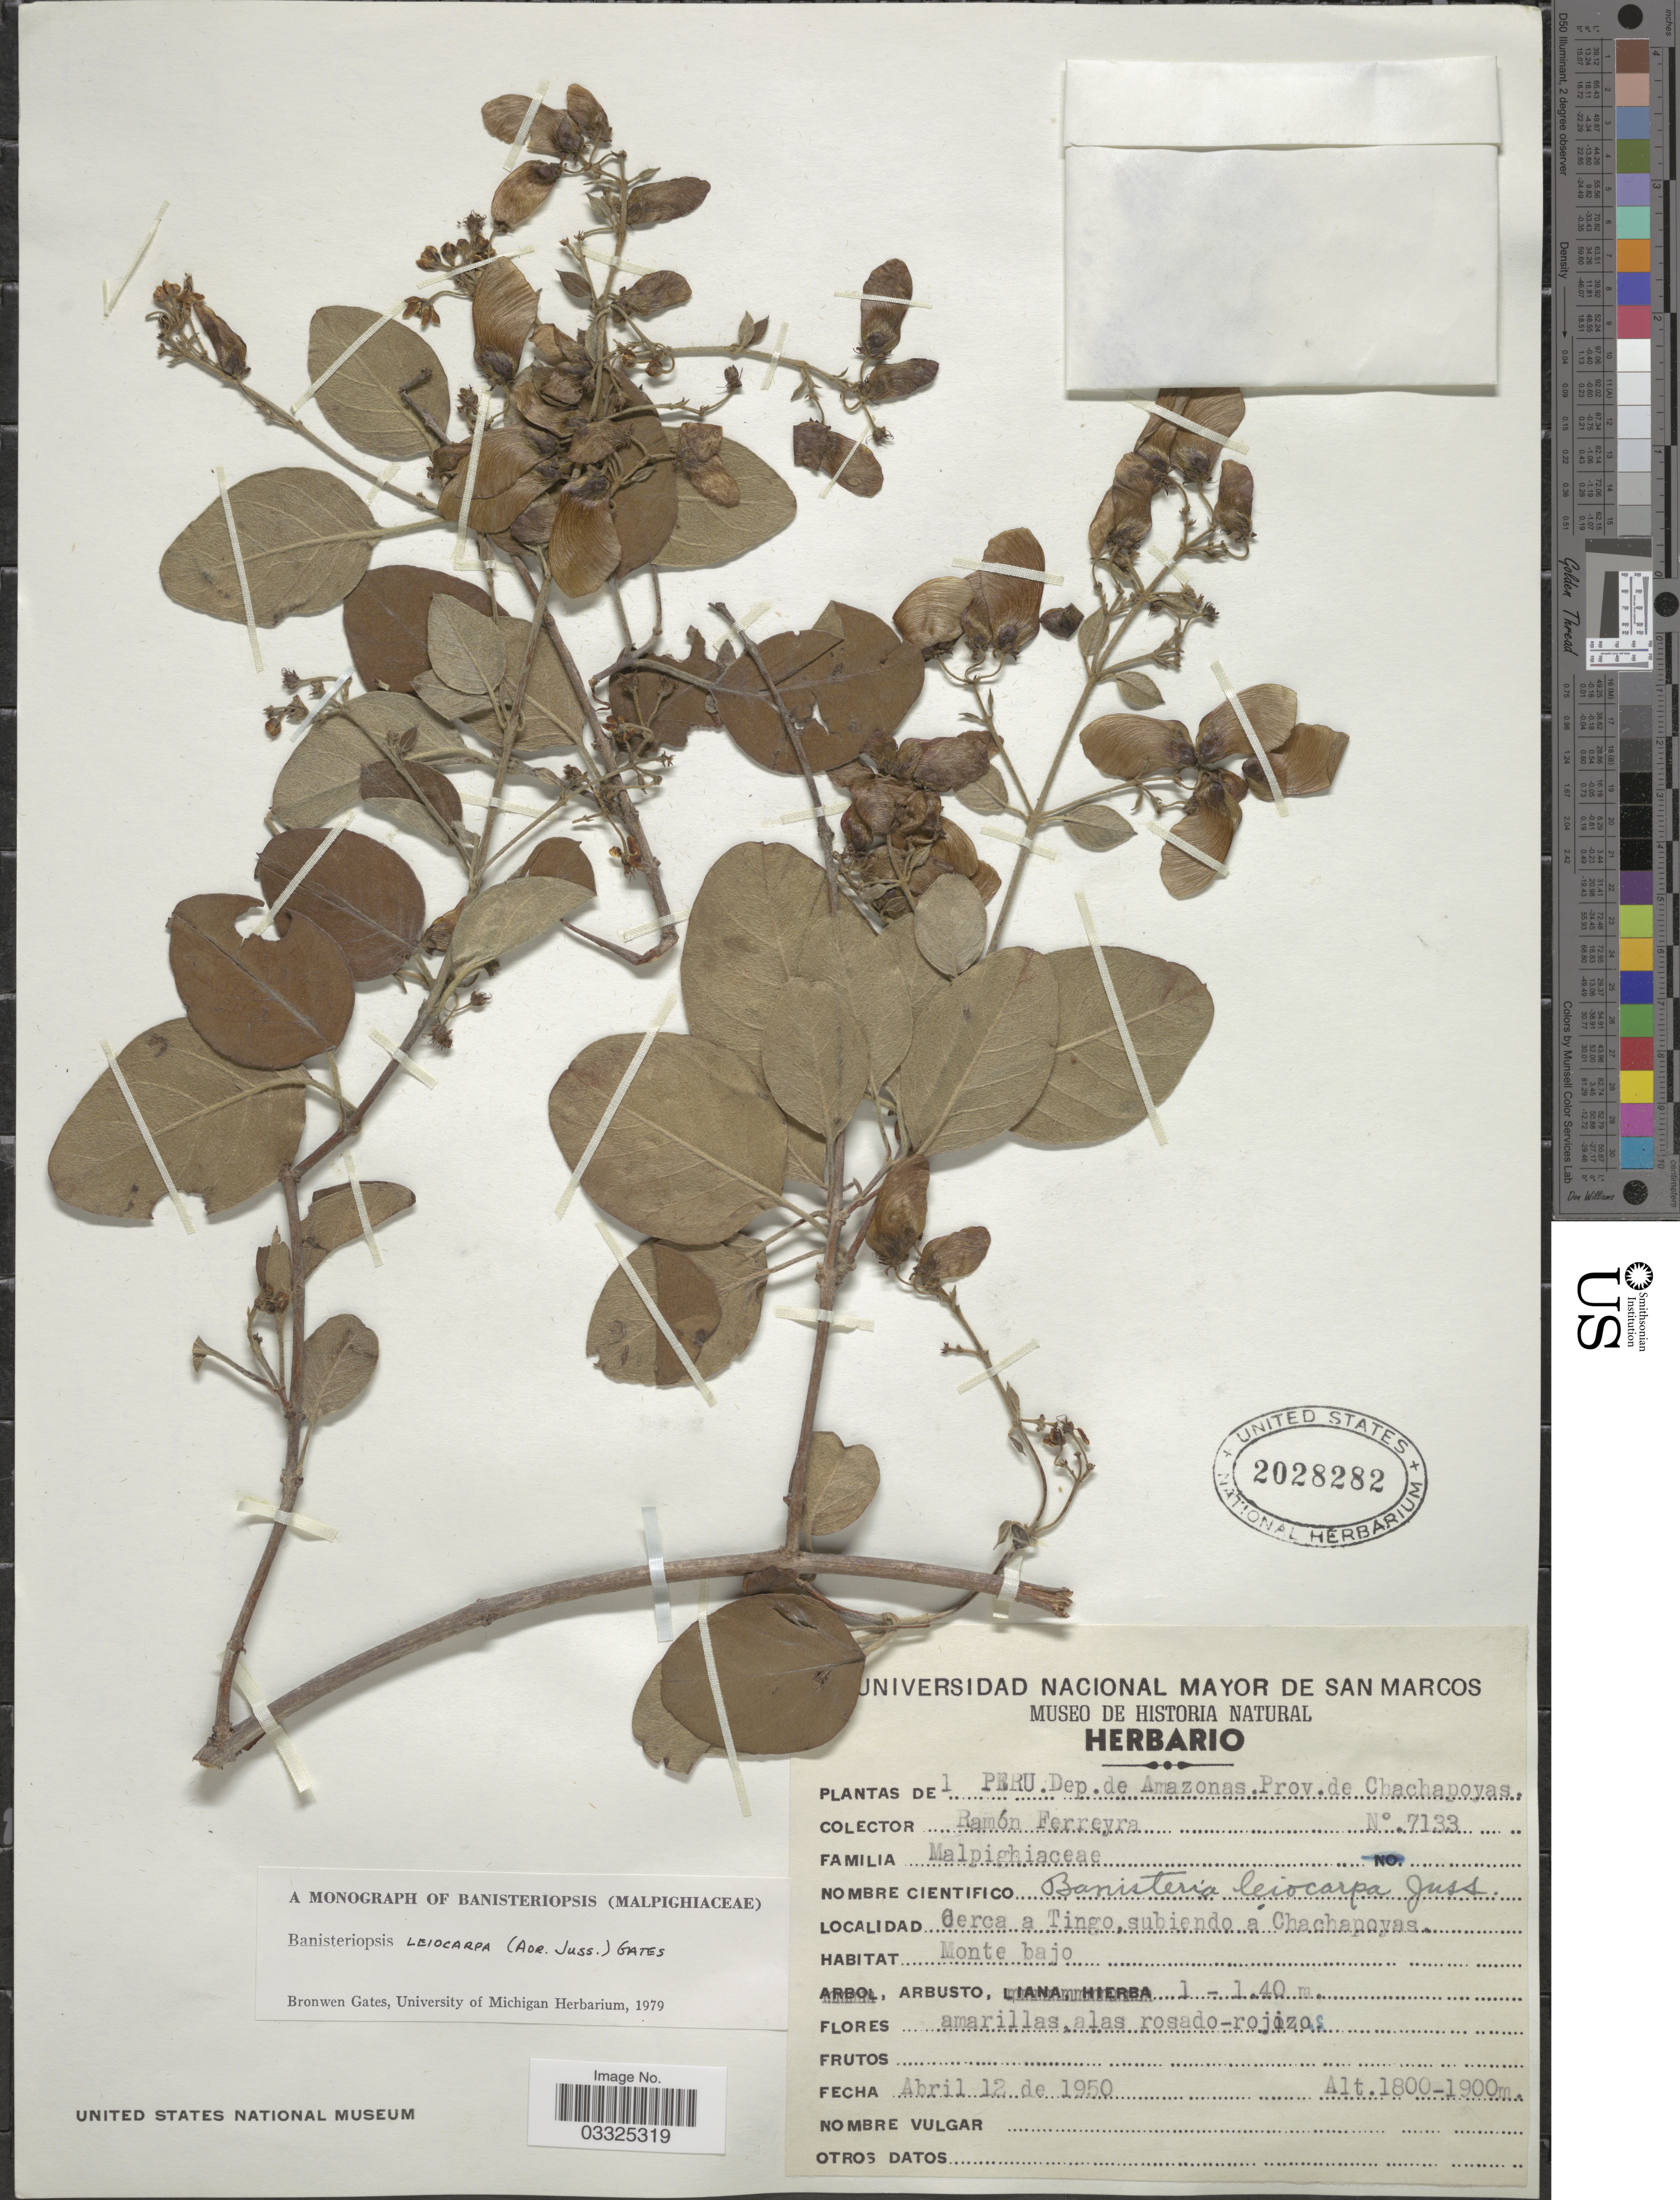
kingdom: Plantae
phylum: Tracheophyta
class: Magnoliopsida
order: Malpighiales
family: Malpighiaceae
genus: Banisteriopsis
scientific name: Banisteriopsis leiocarpa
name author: (A. Juss.) B. Gates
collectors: R. A. Ferreyra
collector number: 7133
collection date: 1950-04-12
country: Peru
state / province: Amazonas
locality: Dep. de Amazonas, Prov. de Chachapoyas.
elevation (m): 1800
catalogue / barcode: US 2028282